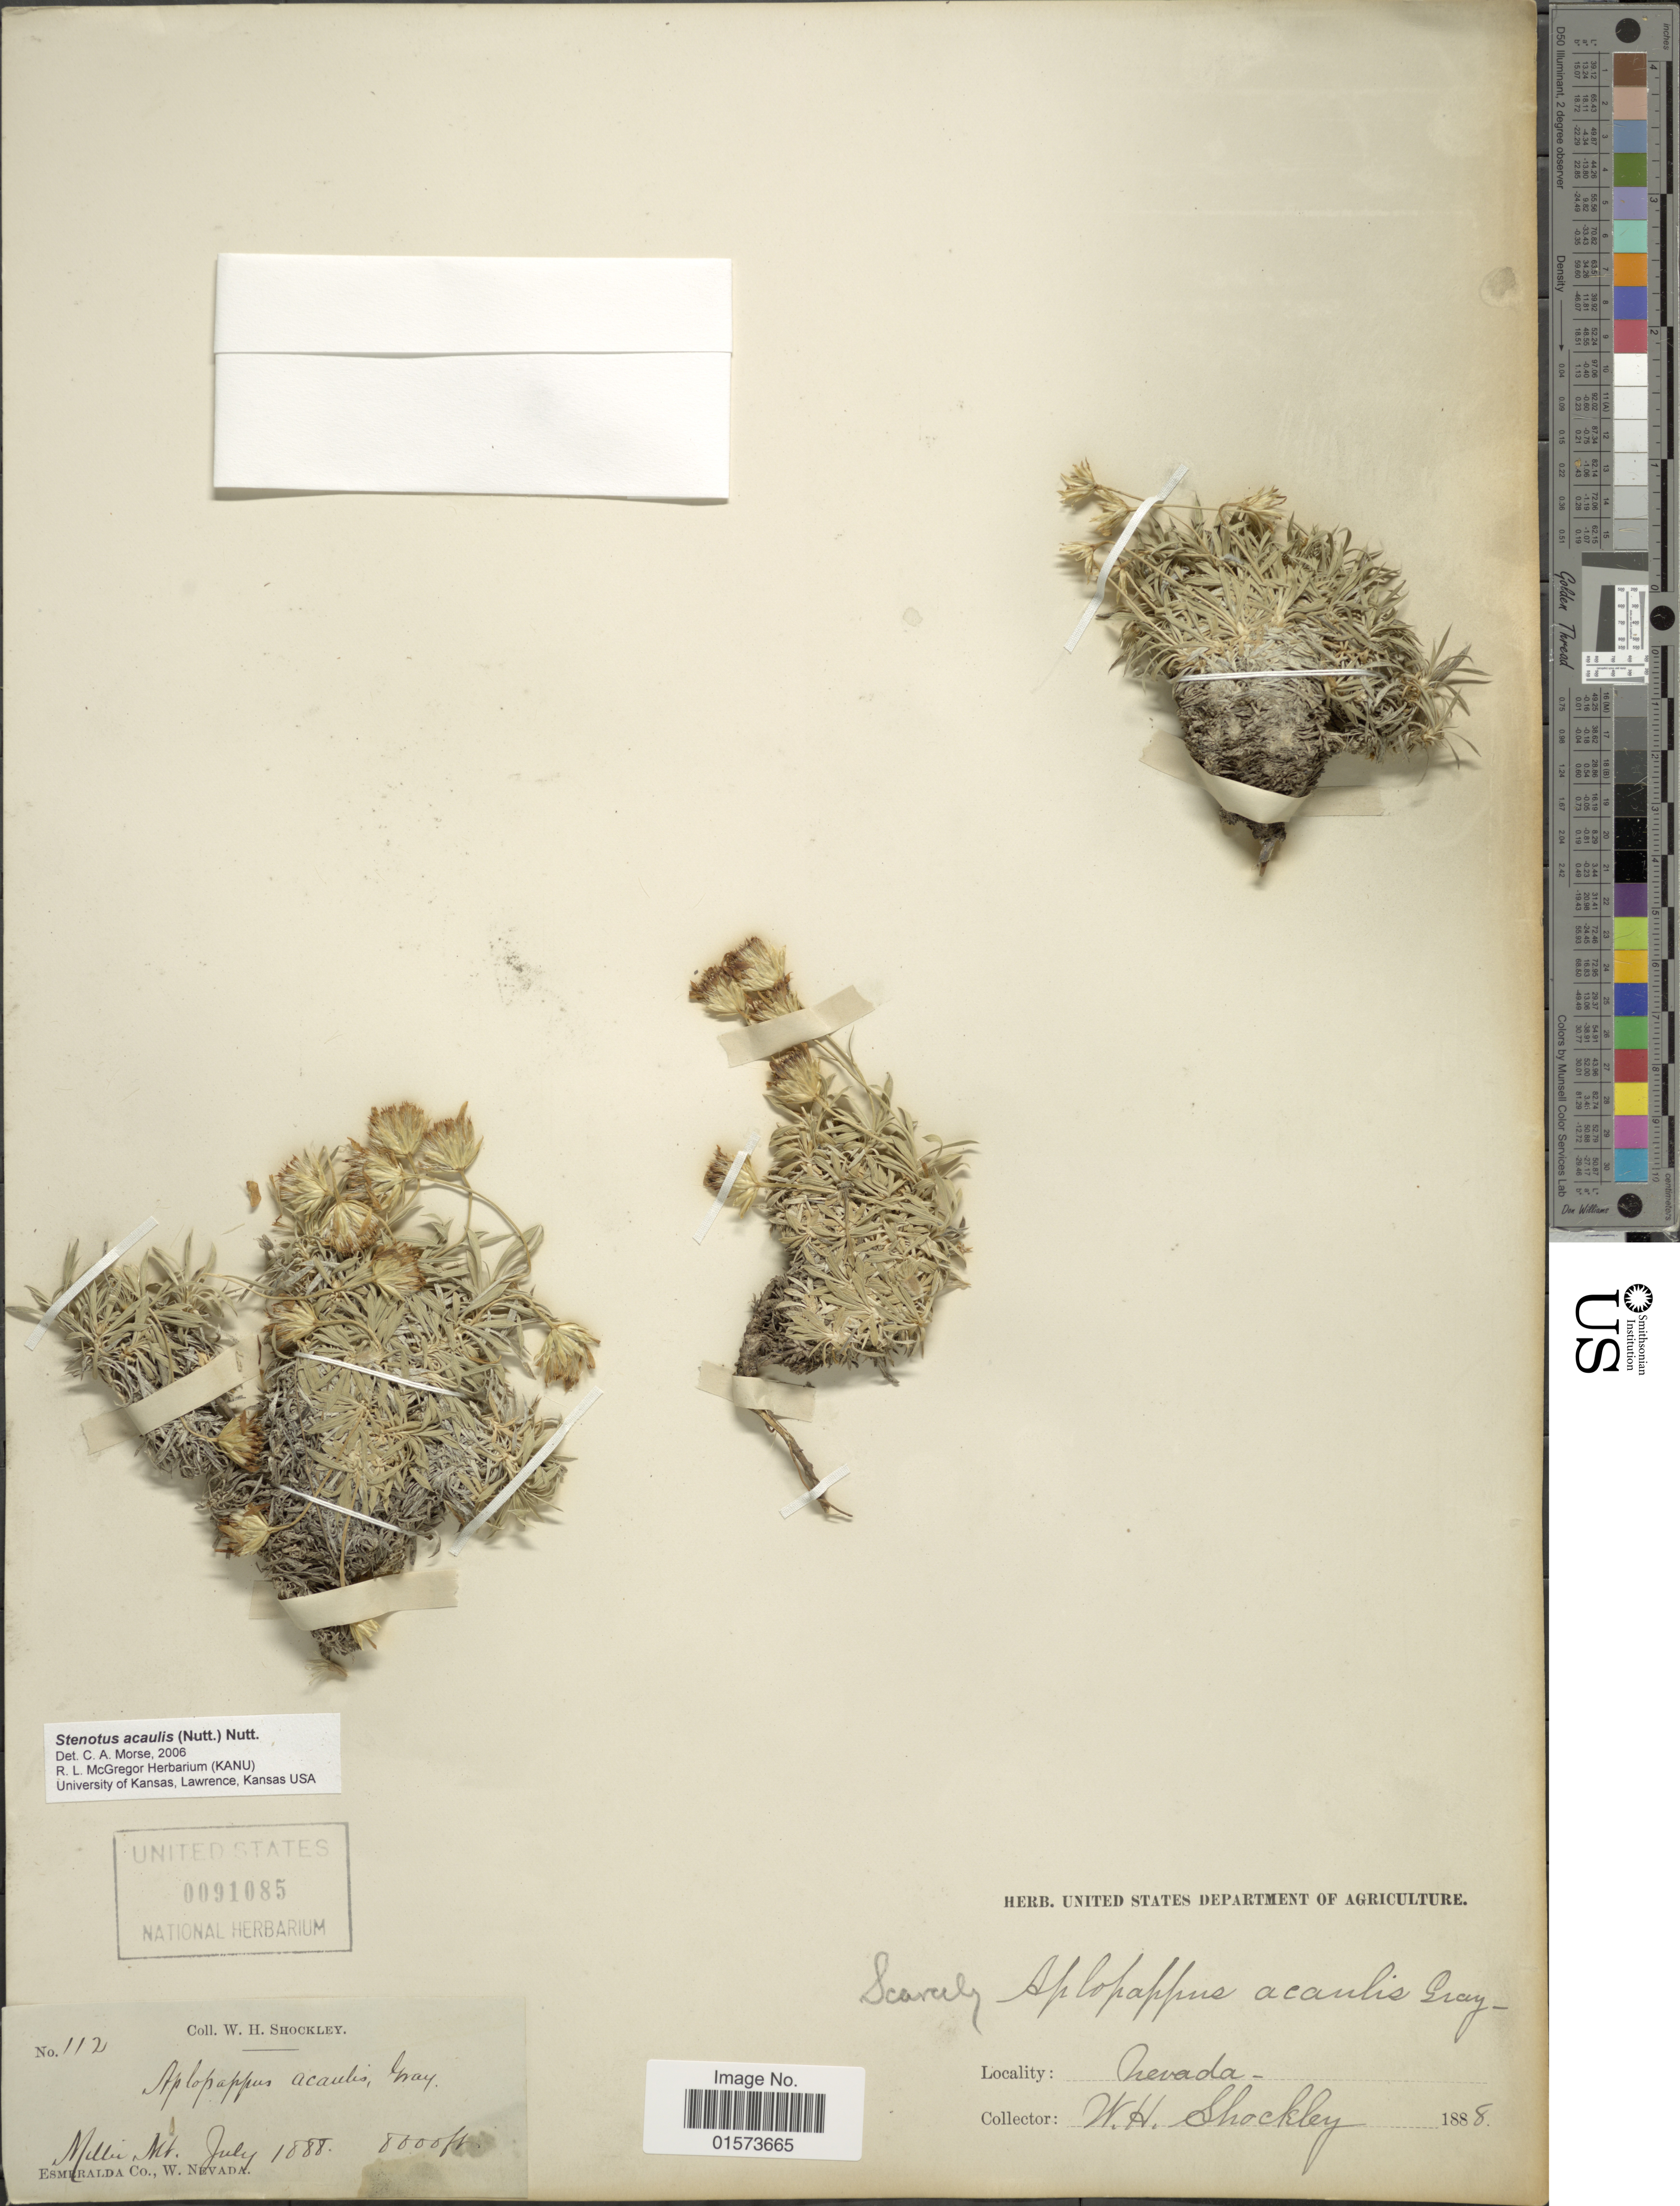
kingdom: Plantae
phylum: Tracheophyta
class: Magnoliopsida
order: Asterales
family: Asteraceae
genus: Stenotus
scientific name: Stenotus acaulis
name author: (Nutt.) Nutt.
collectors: W. Shockley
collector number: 112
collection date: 1888-07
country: United States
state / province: Nevada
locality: Millin Mt. Esmeralda Co.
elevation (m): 2438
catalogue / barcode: US 91085